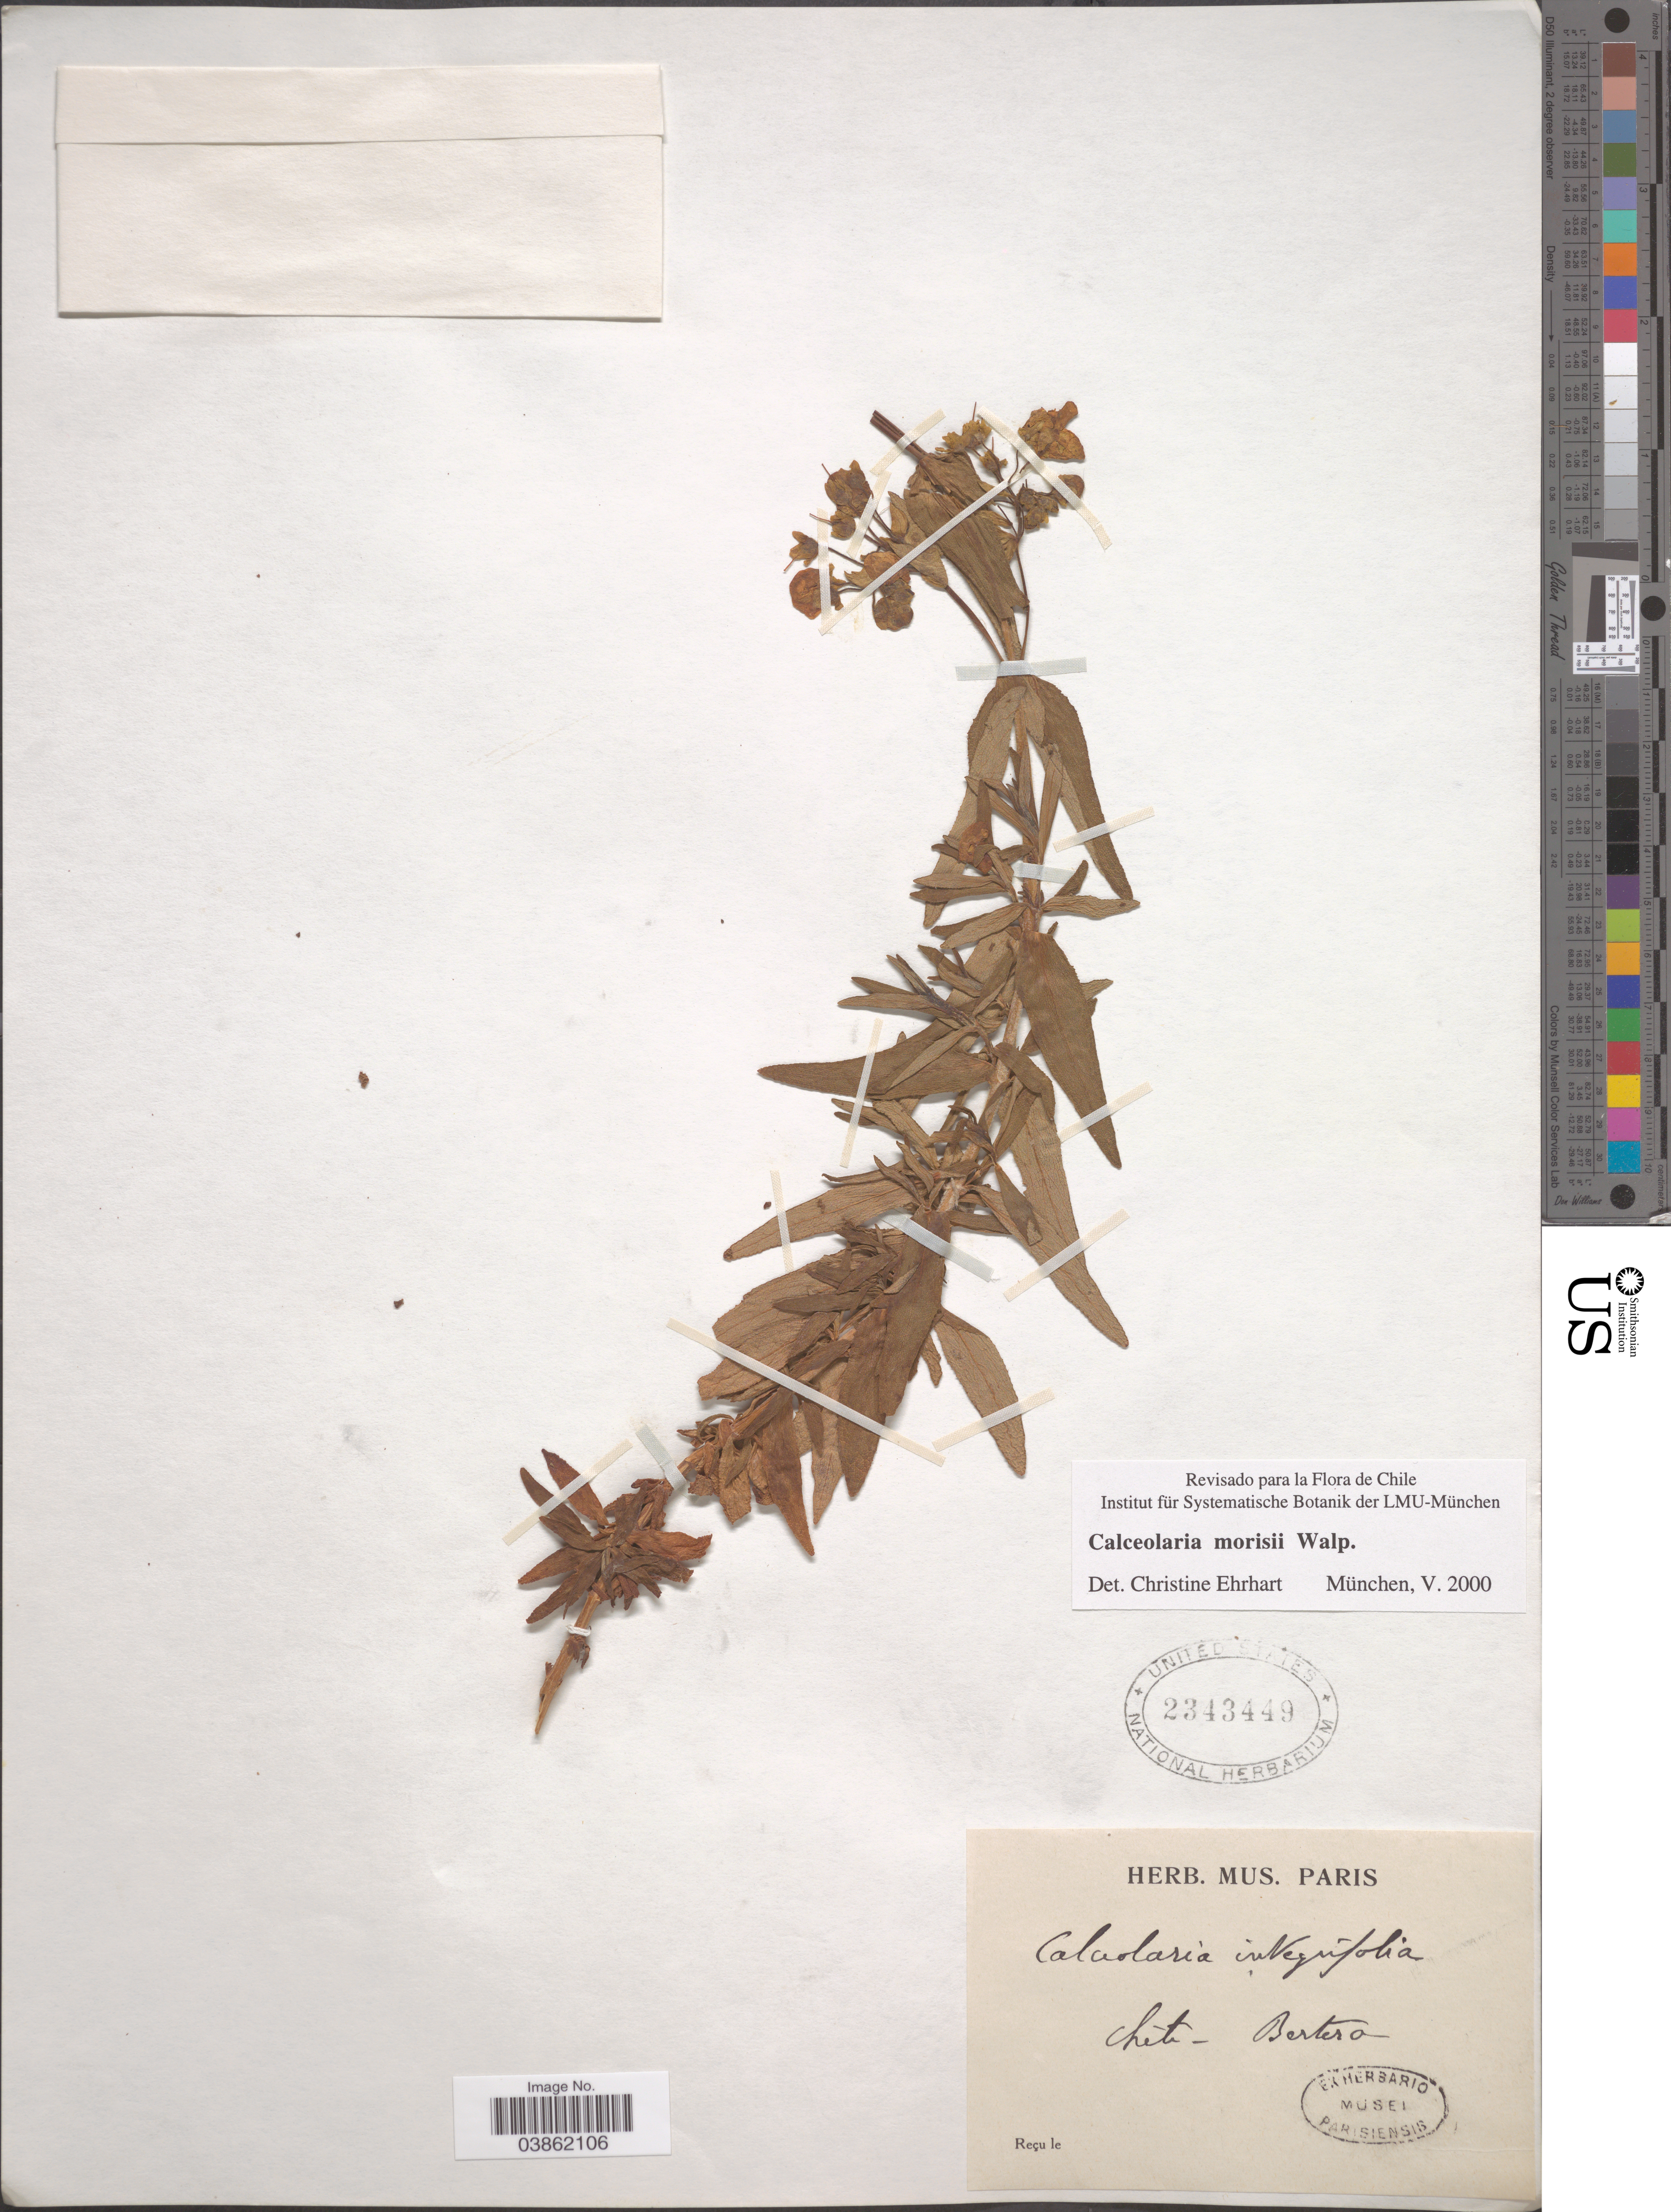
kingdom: Plantae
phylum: Tracheophyta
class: Magnoliopsida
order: Lamiales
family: Calceolariaceae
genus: Calceolaria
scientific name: Calceolaria morisii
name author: Walp.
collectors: Bertero, --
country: Chile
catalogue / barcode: US 2343449